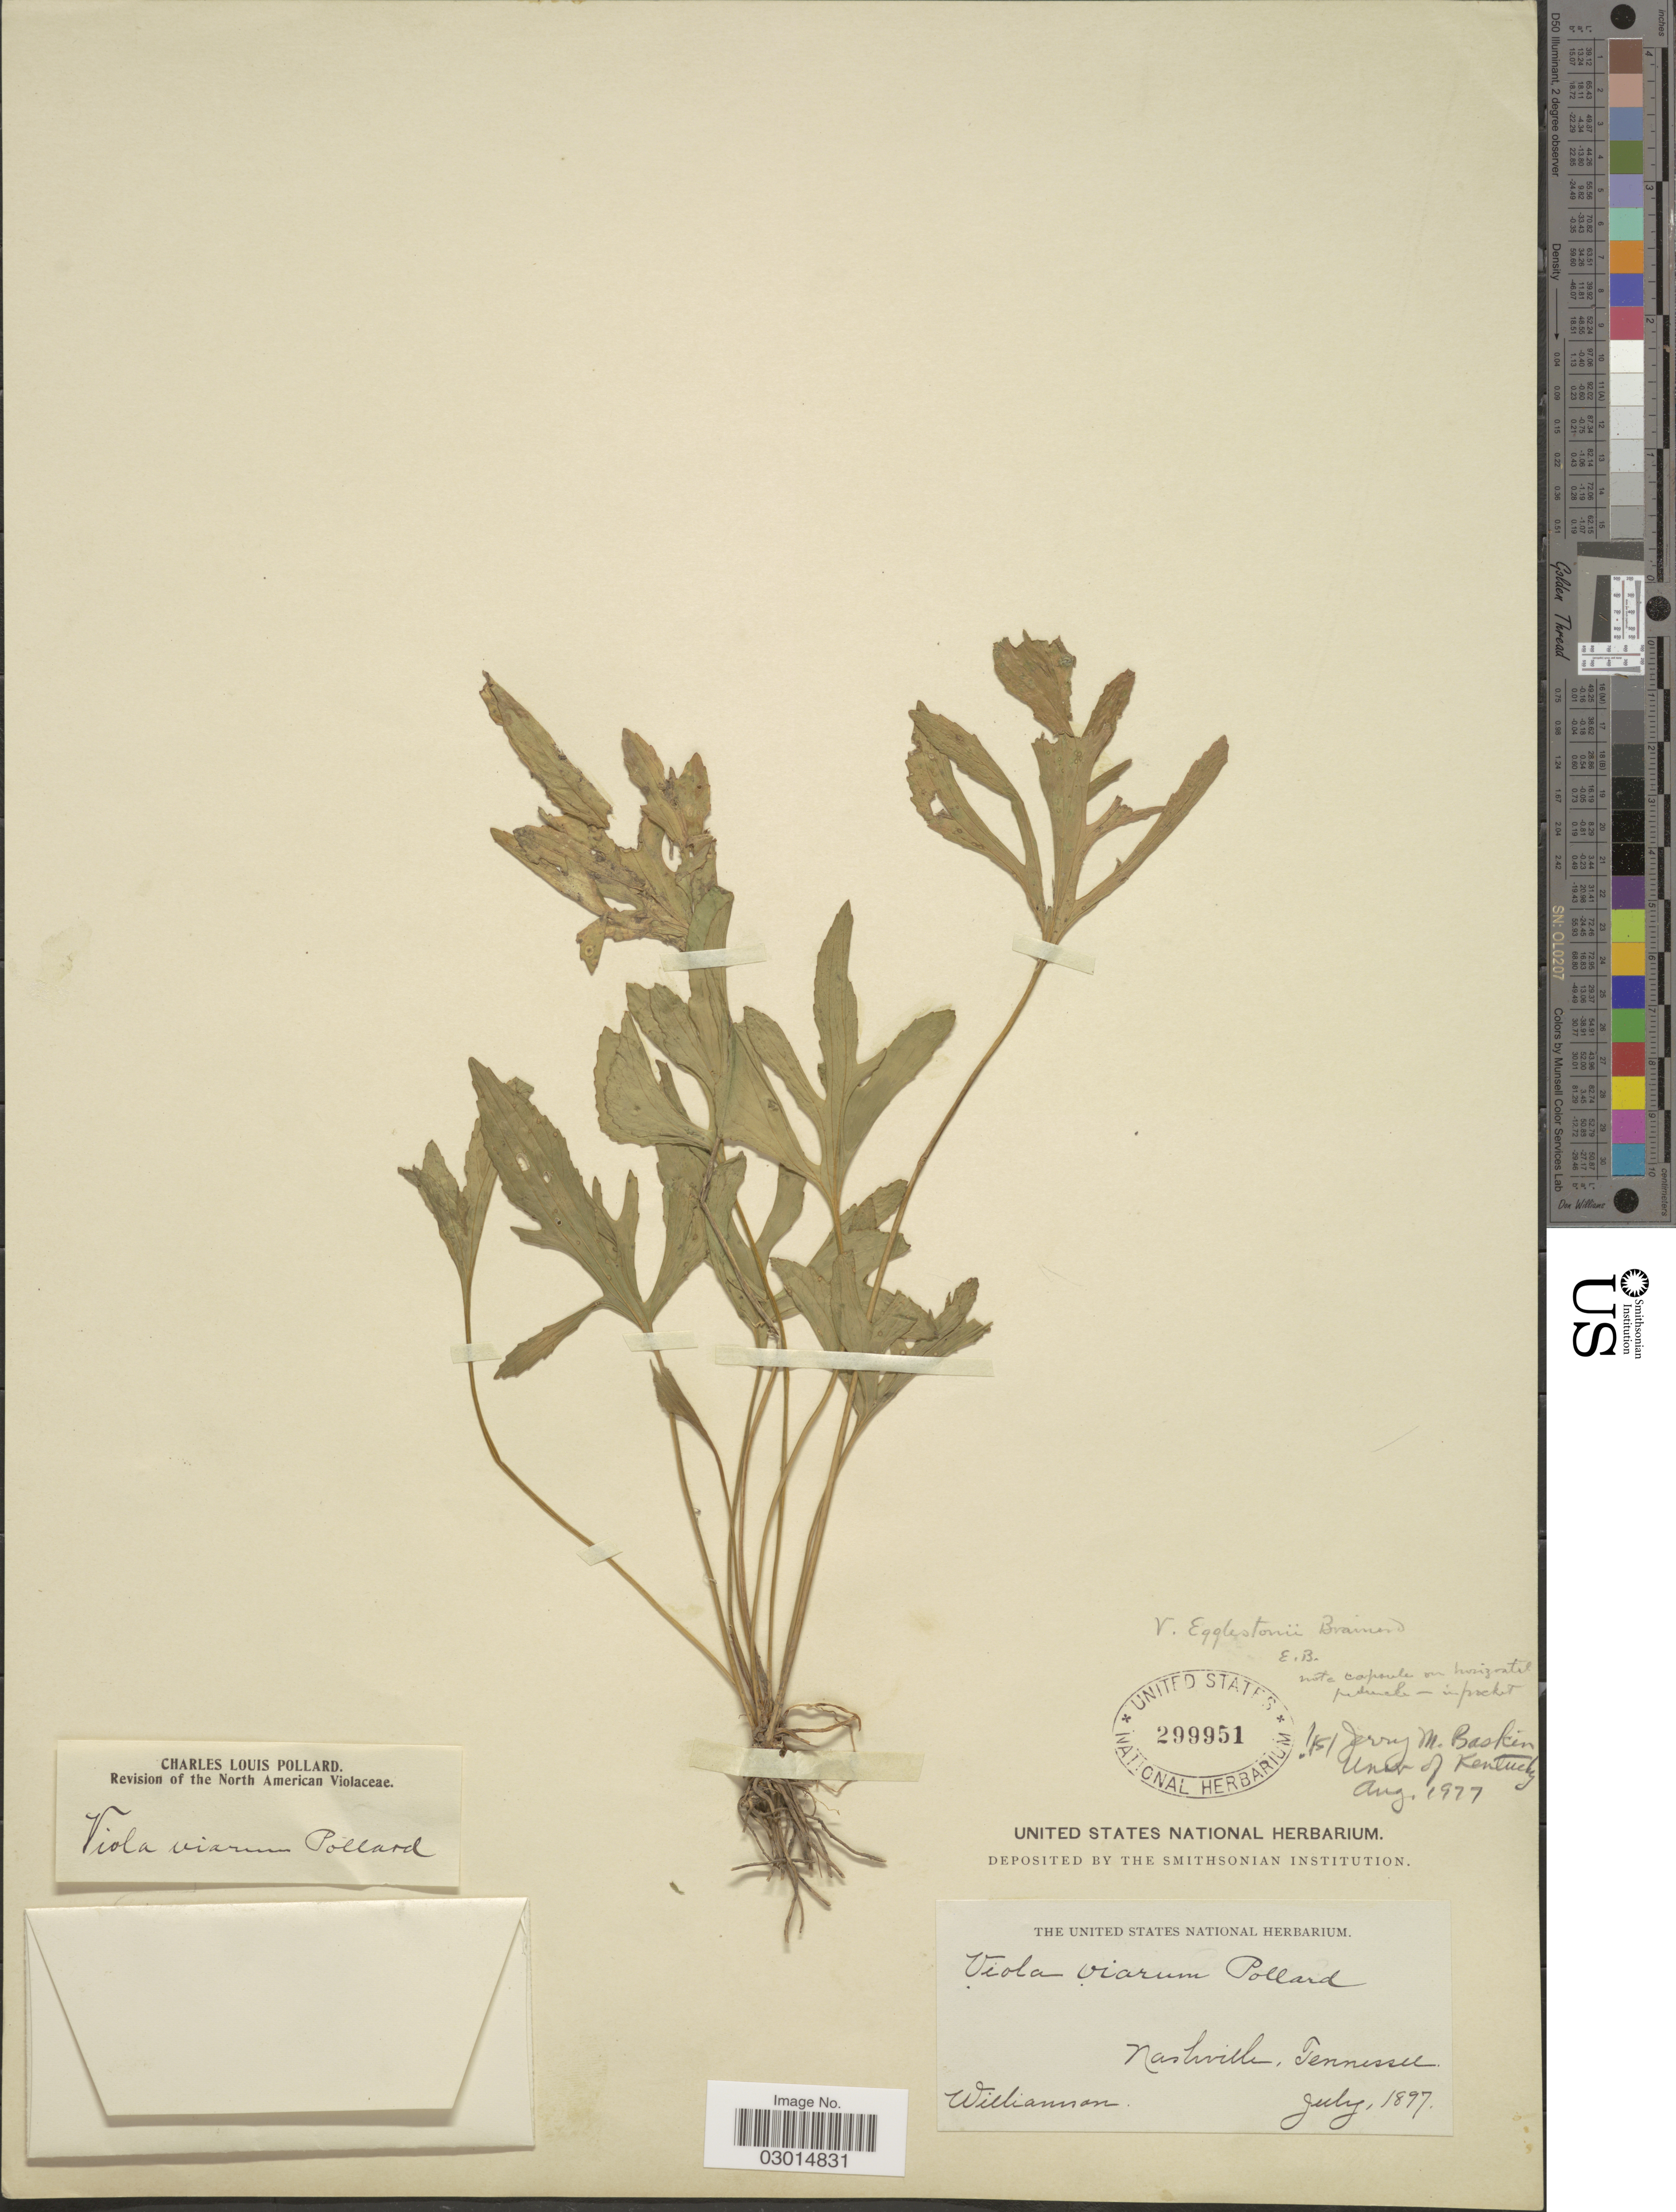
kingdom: Plantae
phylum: Tracheophyta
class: Magnoliopsida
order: Malpighiales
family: Violaceae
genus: Viola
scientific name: Viola egglestonii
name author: Brainerd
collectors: Williamson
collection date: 1897-07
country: United States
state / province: Tennessee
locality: Nashville.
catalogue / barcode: US 299951